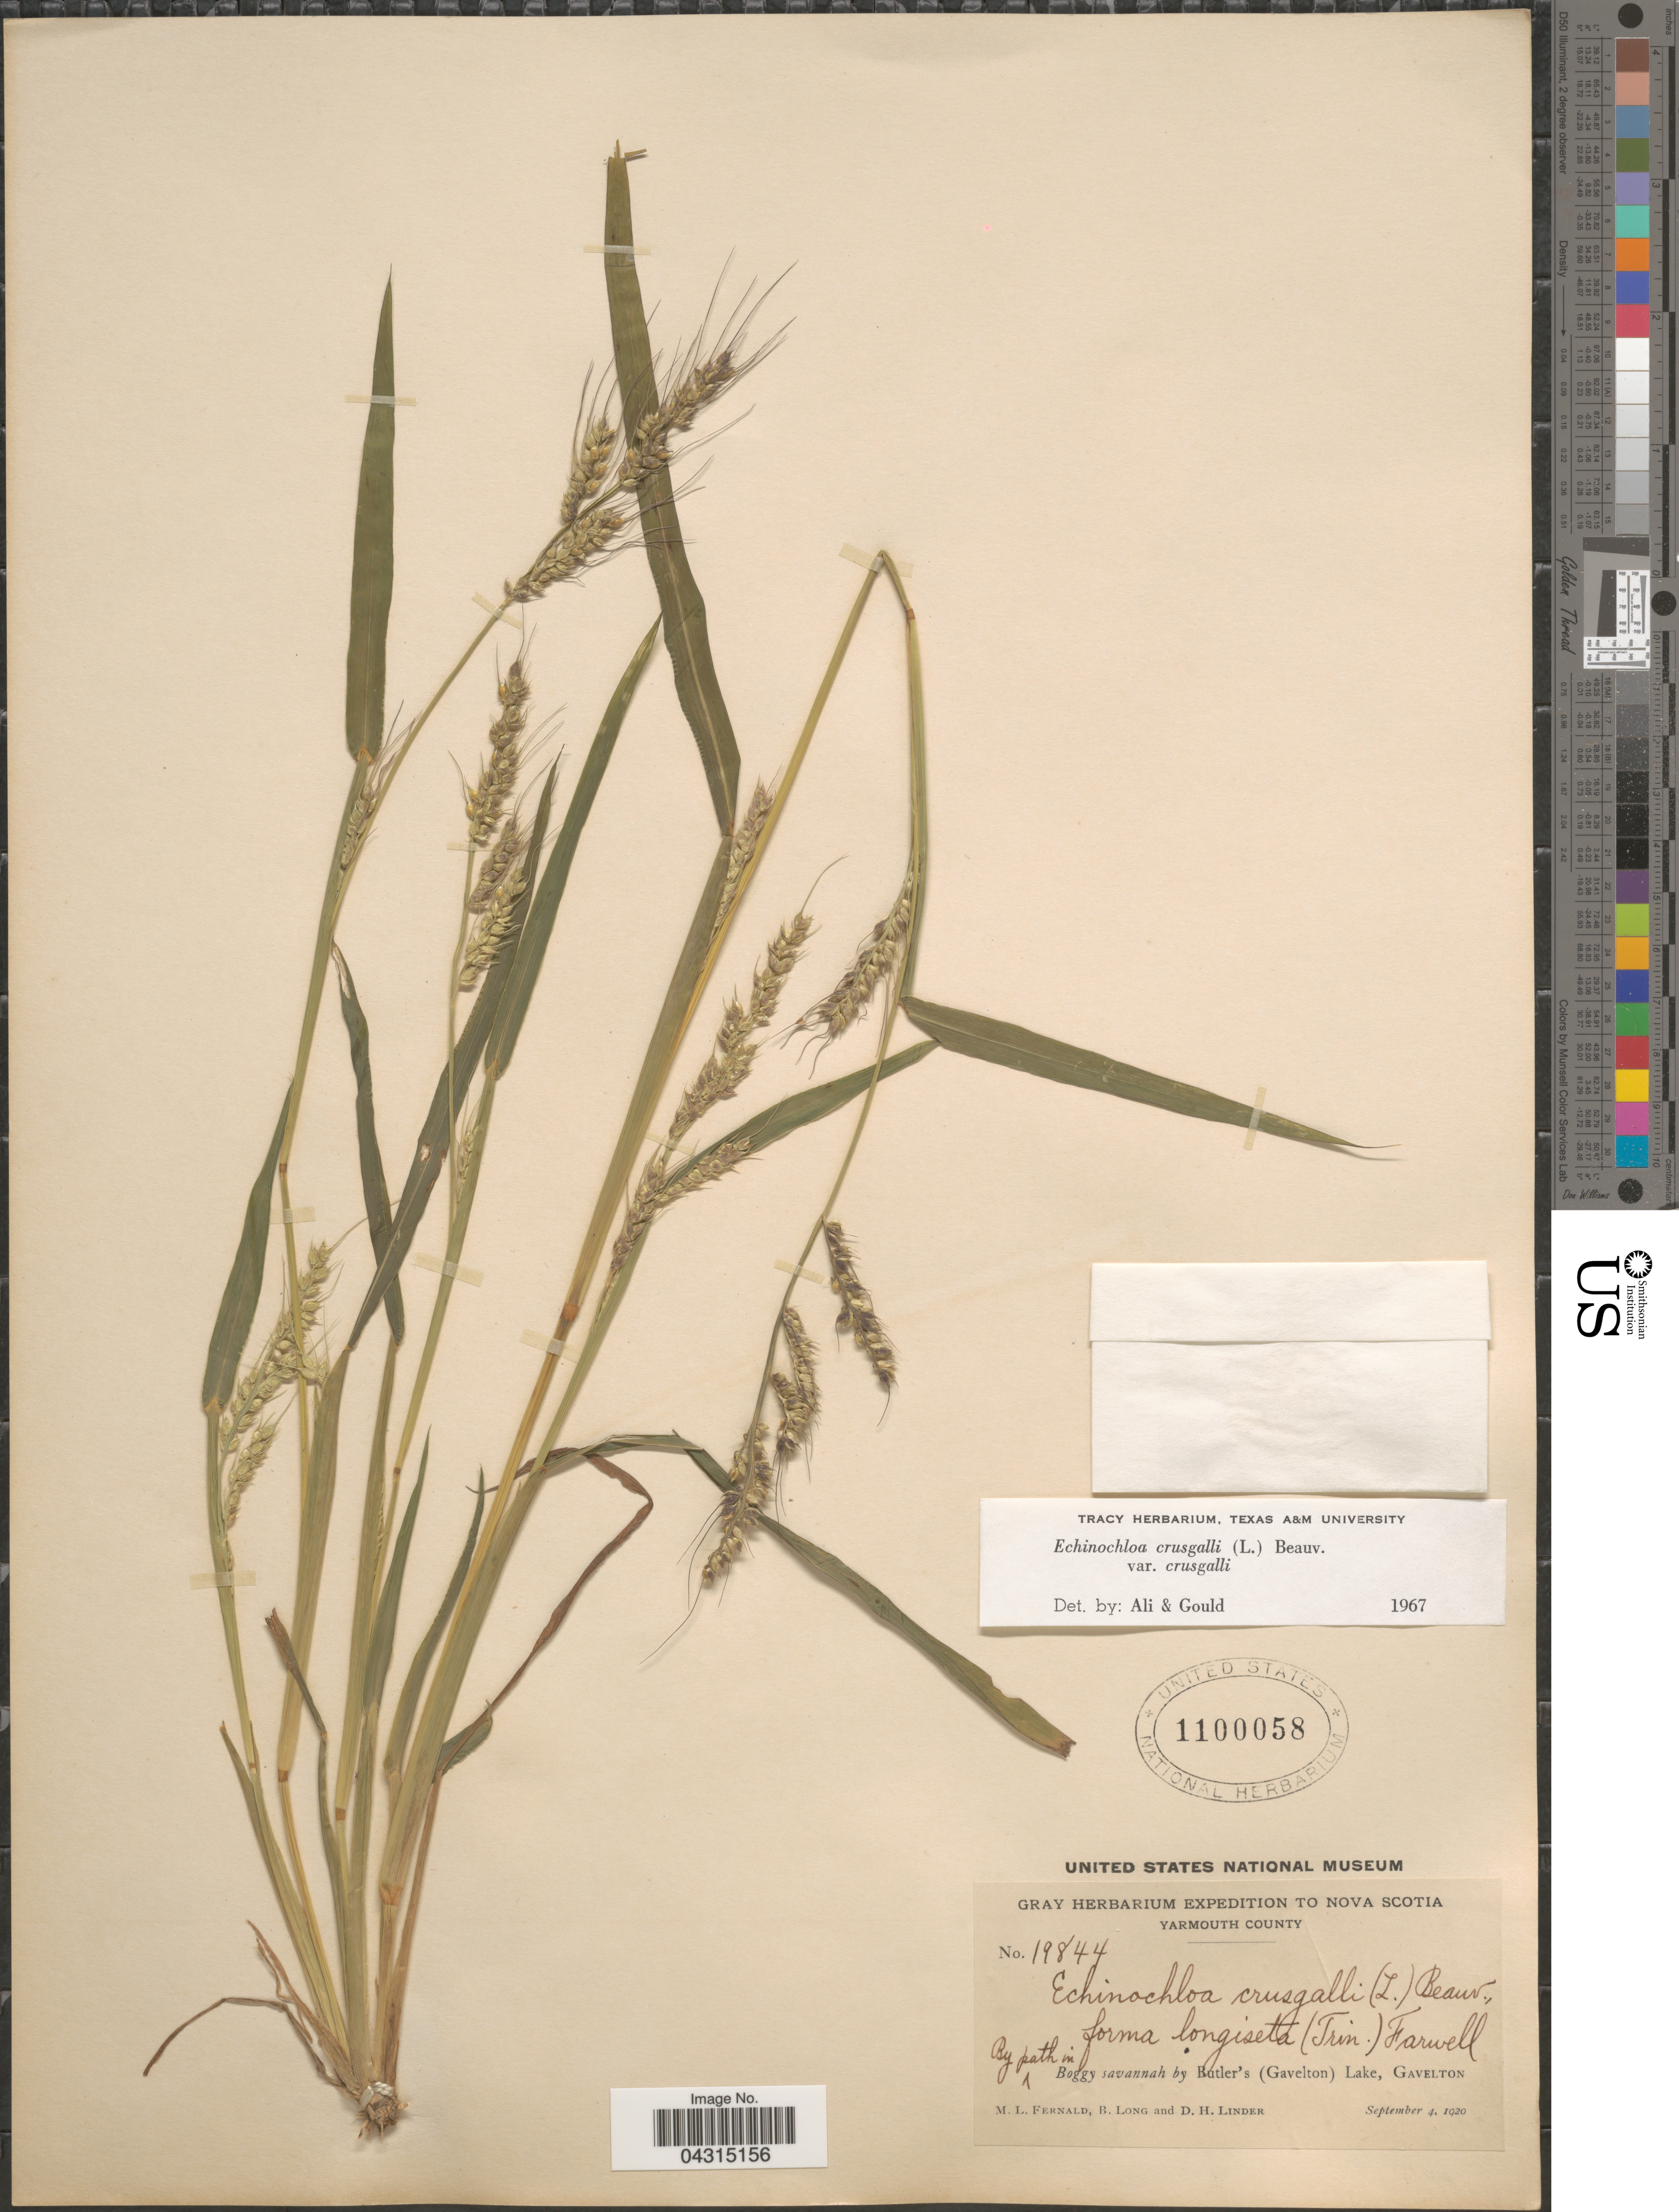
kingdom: Plantae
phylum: Tracheophyta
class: Liliopsida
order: Poales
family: Poaceae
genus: Echinochloa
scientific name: Echinochloa crus-galli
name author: (L.) P. Beauv.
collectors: M. L. Fernald, B. Long & D. Linder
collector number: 19844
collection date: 1920-09-04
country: Canada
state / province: Nova Scotia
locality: Gray Herbarium Expedition to Nova Scotia. Yarmouth County. By path in Boggy savannah by Butler's (Gavelton) Lake, Gavelton.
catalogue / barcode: US 1100058